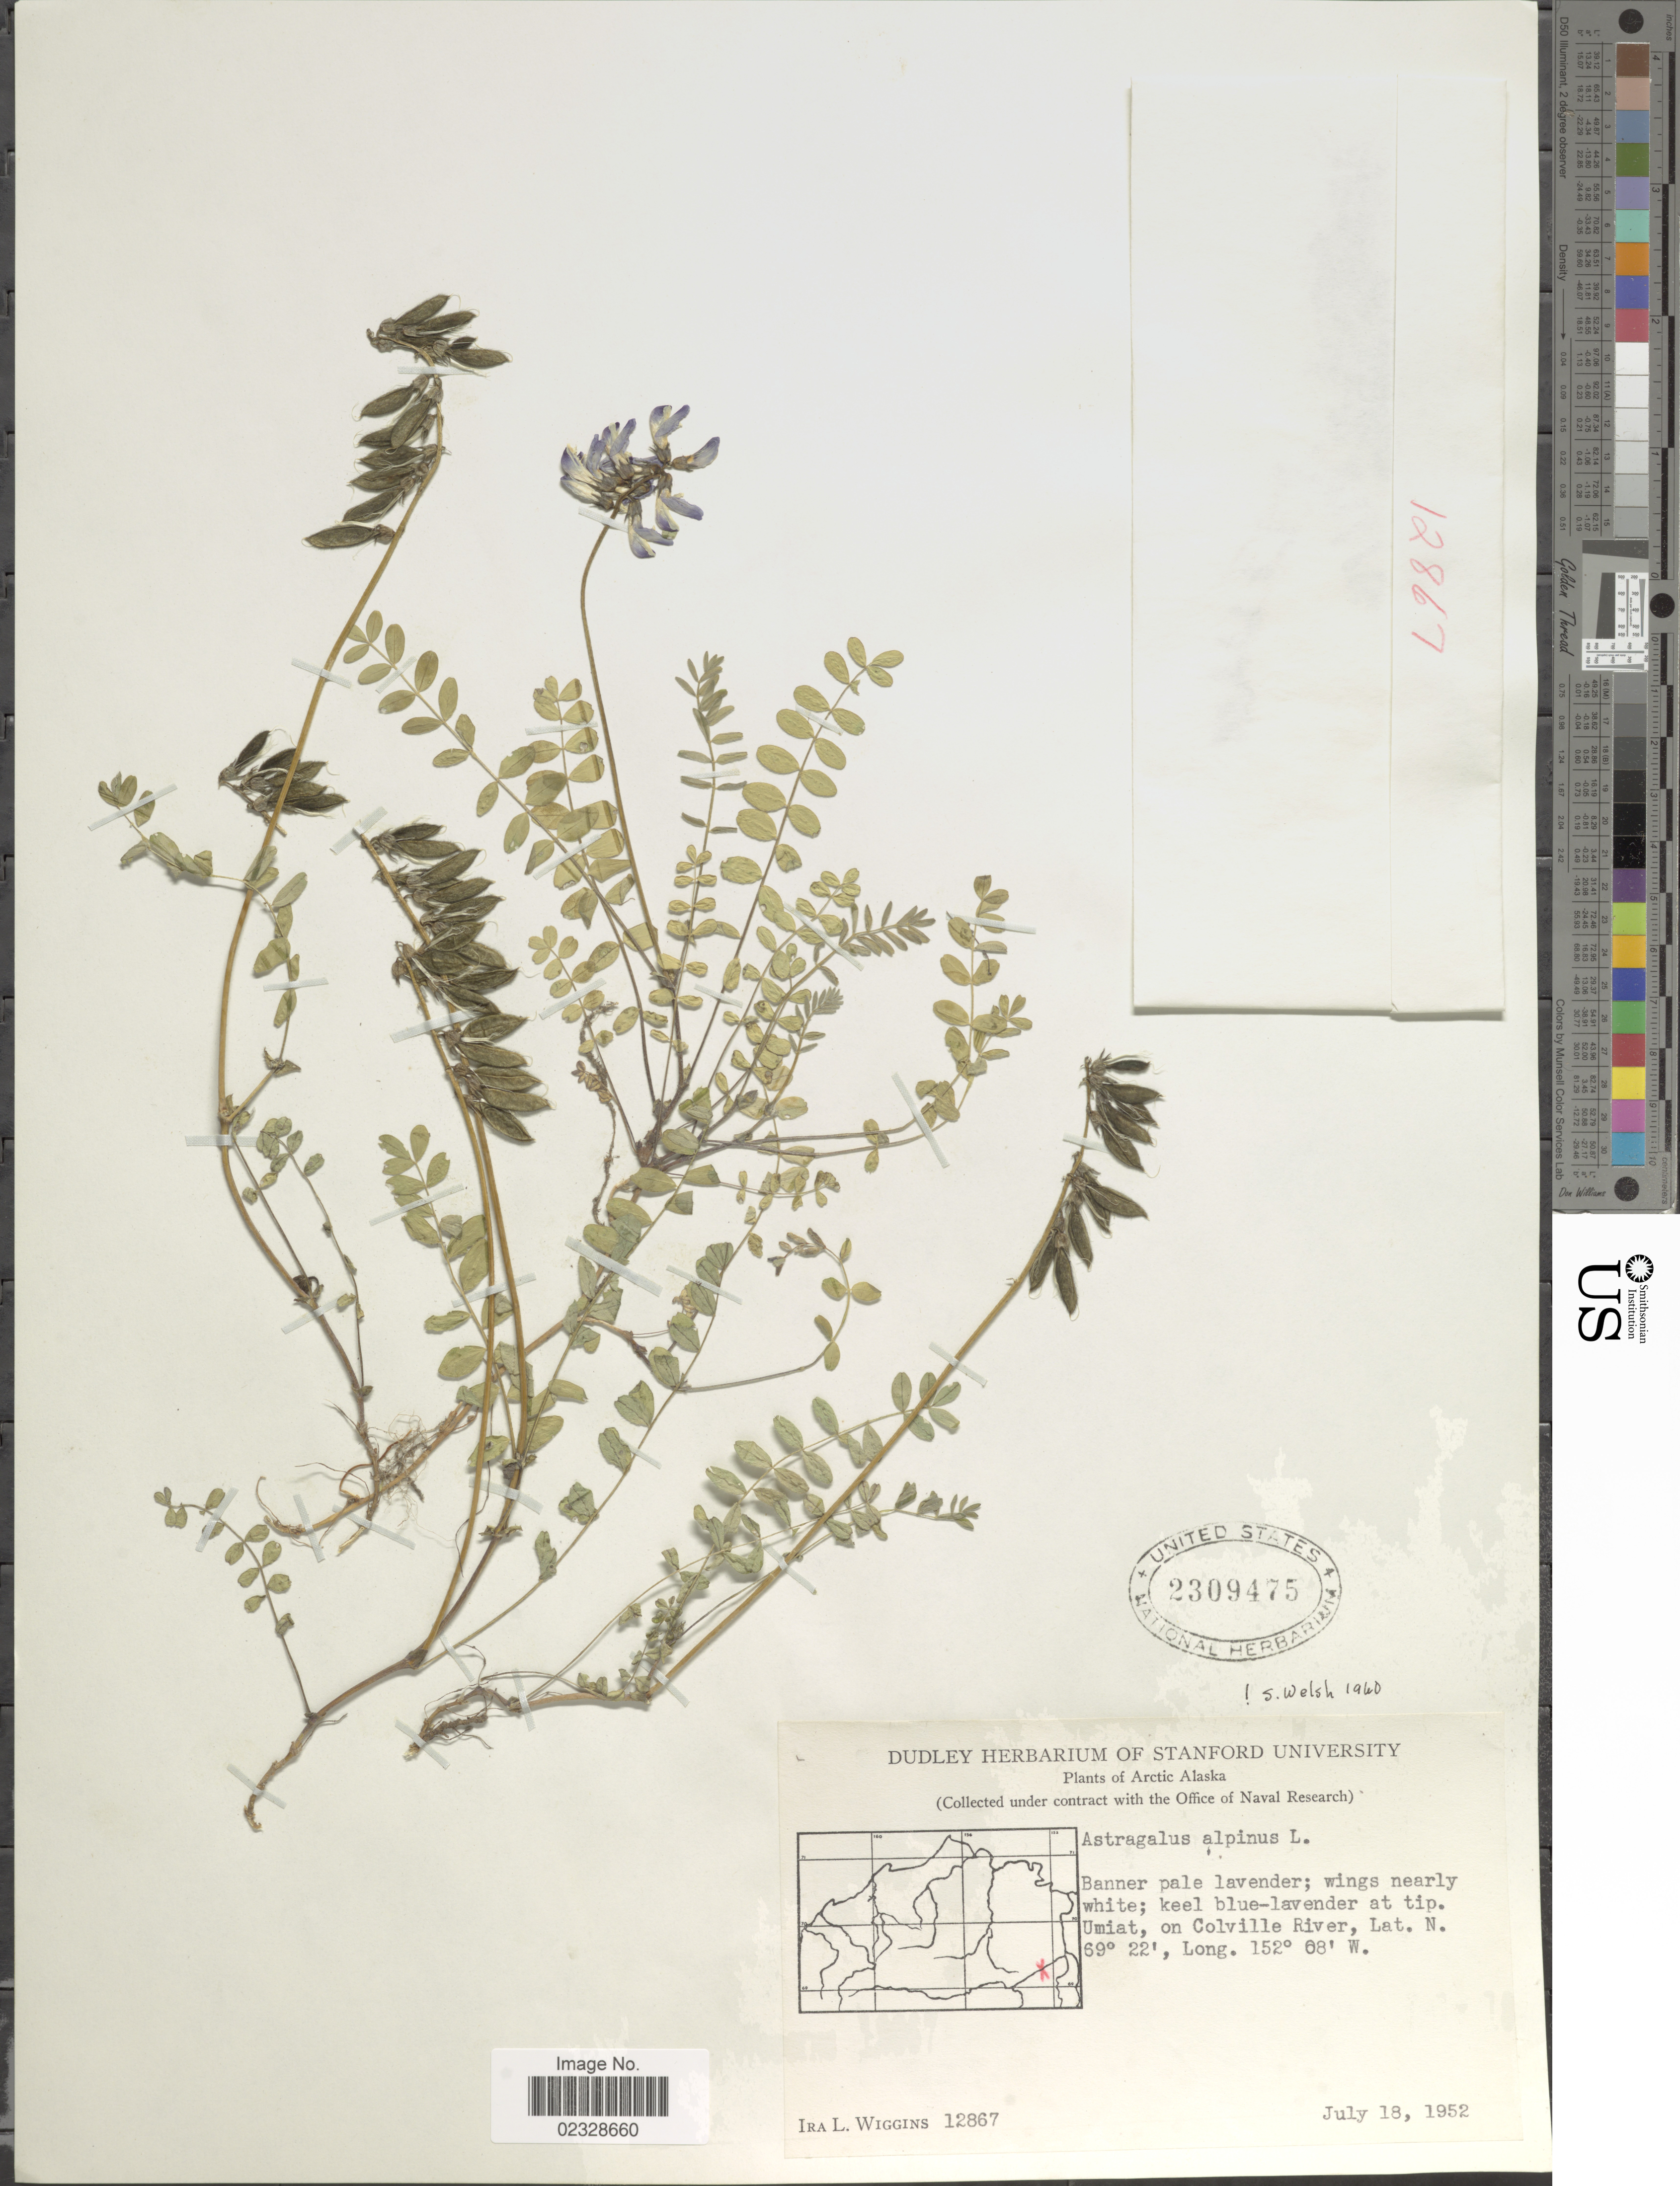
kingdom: Plantae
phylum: Tracheophyta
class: Magnoliopsida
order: Fabales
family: Fabaceae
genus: Astragalus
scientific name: Astragalus alpinus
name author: L.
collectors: I. L. Wiggins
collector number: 12867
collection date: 1952-07-18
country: United States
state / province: Alaska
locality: Arctic Alaska, Umiat, on Colville River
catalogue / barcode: US 2309475